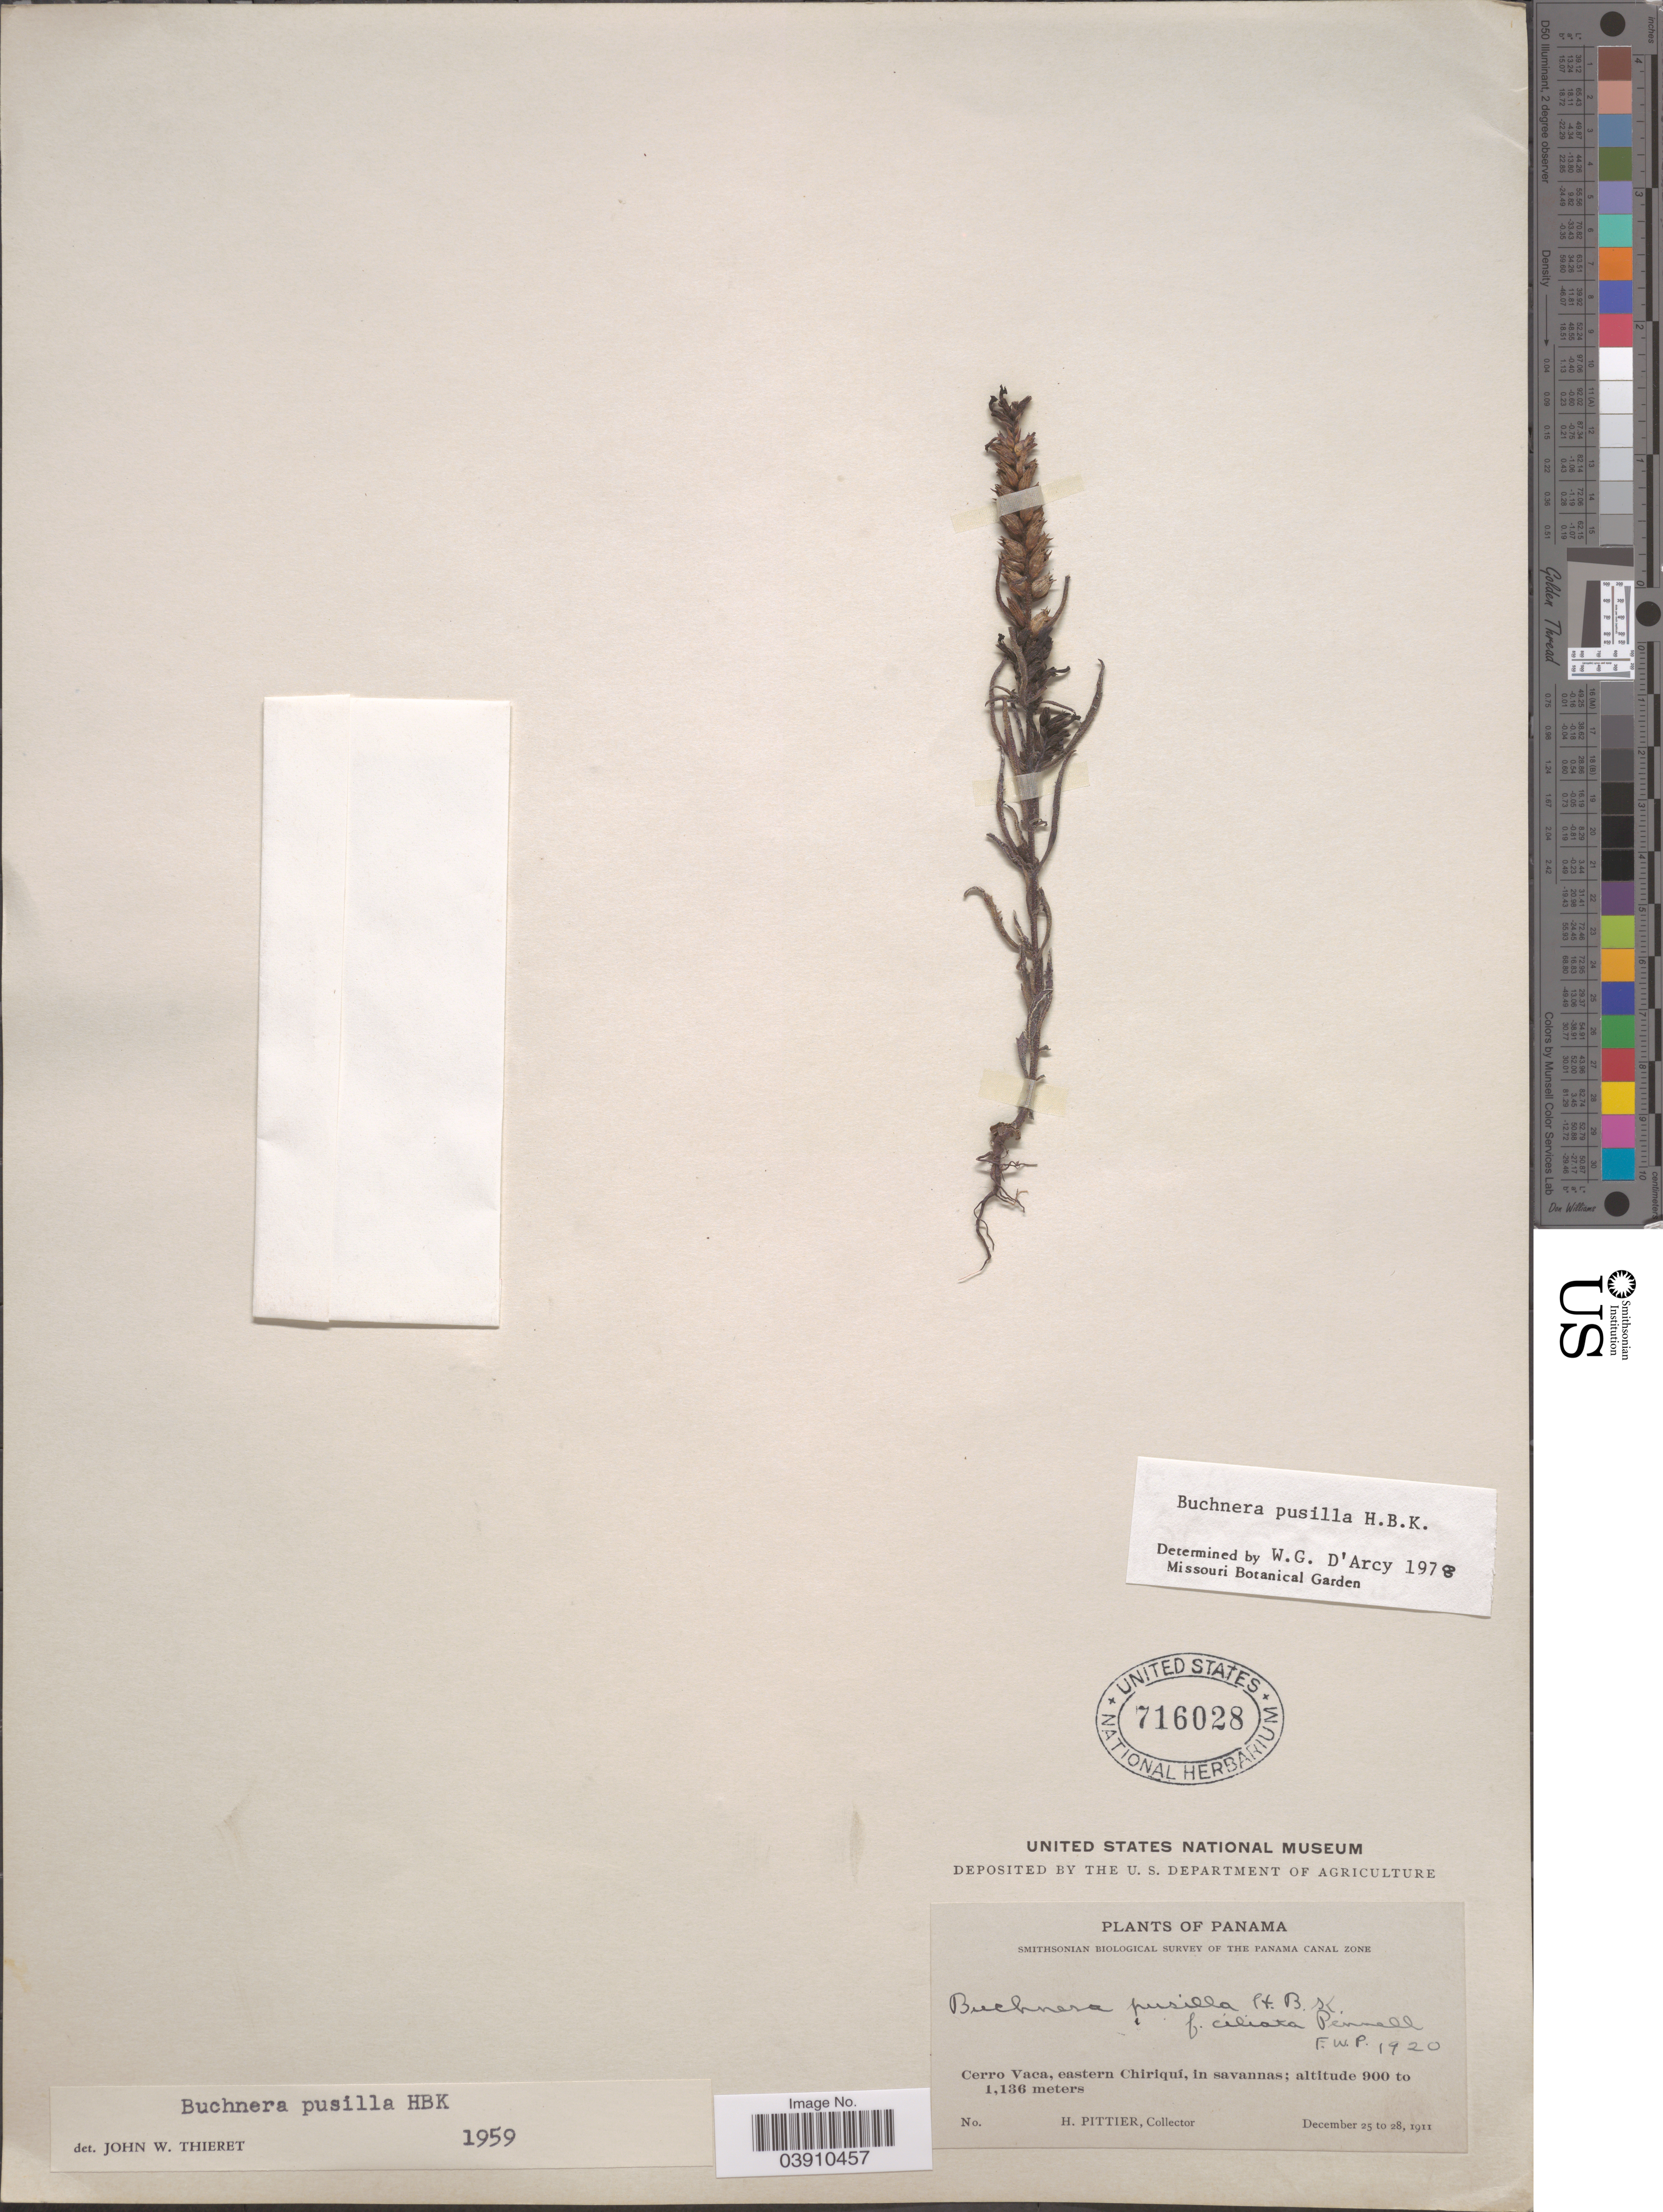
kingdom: Plantae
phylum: Tracheophyta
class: Magnoliopsida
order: Lamiales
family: Orobanchaceae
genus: Buchnera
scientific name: Buchnera pusilla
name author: Kunth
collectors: H. F. Pittier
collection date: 1911-12-25/1911-12-28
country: Panama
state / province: Chiriqui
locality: Panama Canal Zone. Cerro Vaca, eastern Chiriquí, in savannas.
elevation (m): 900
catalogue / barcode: US 716028